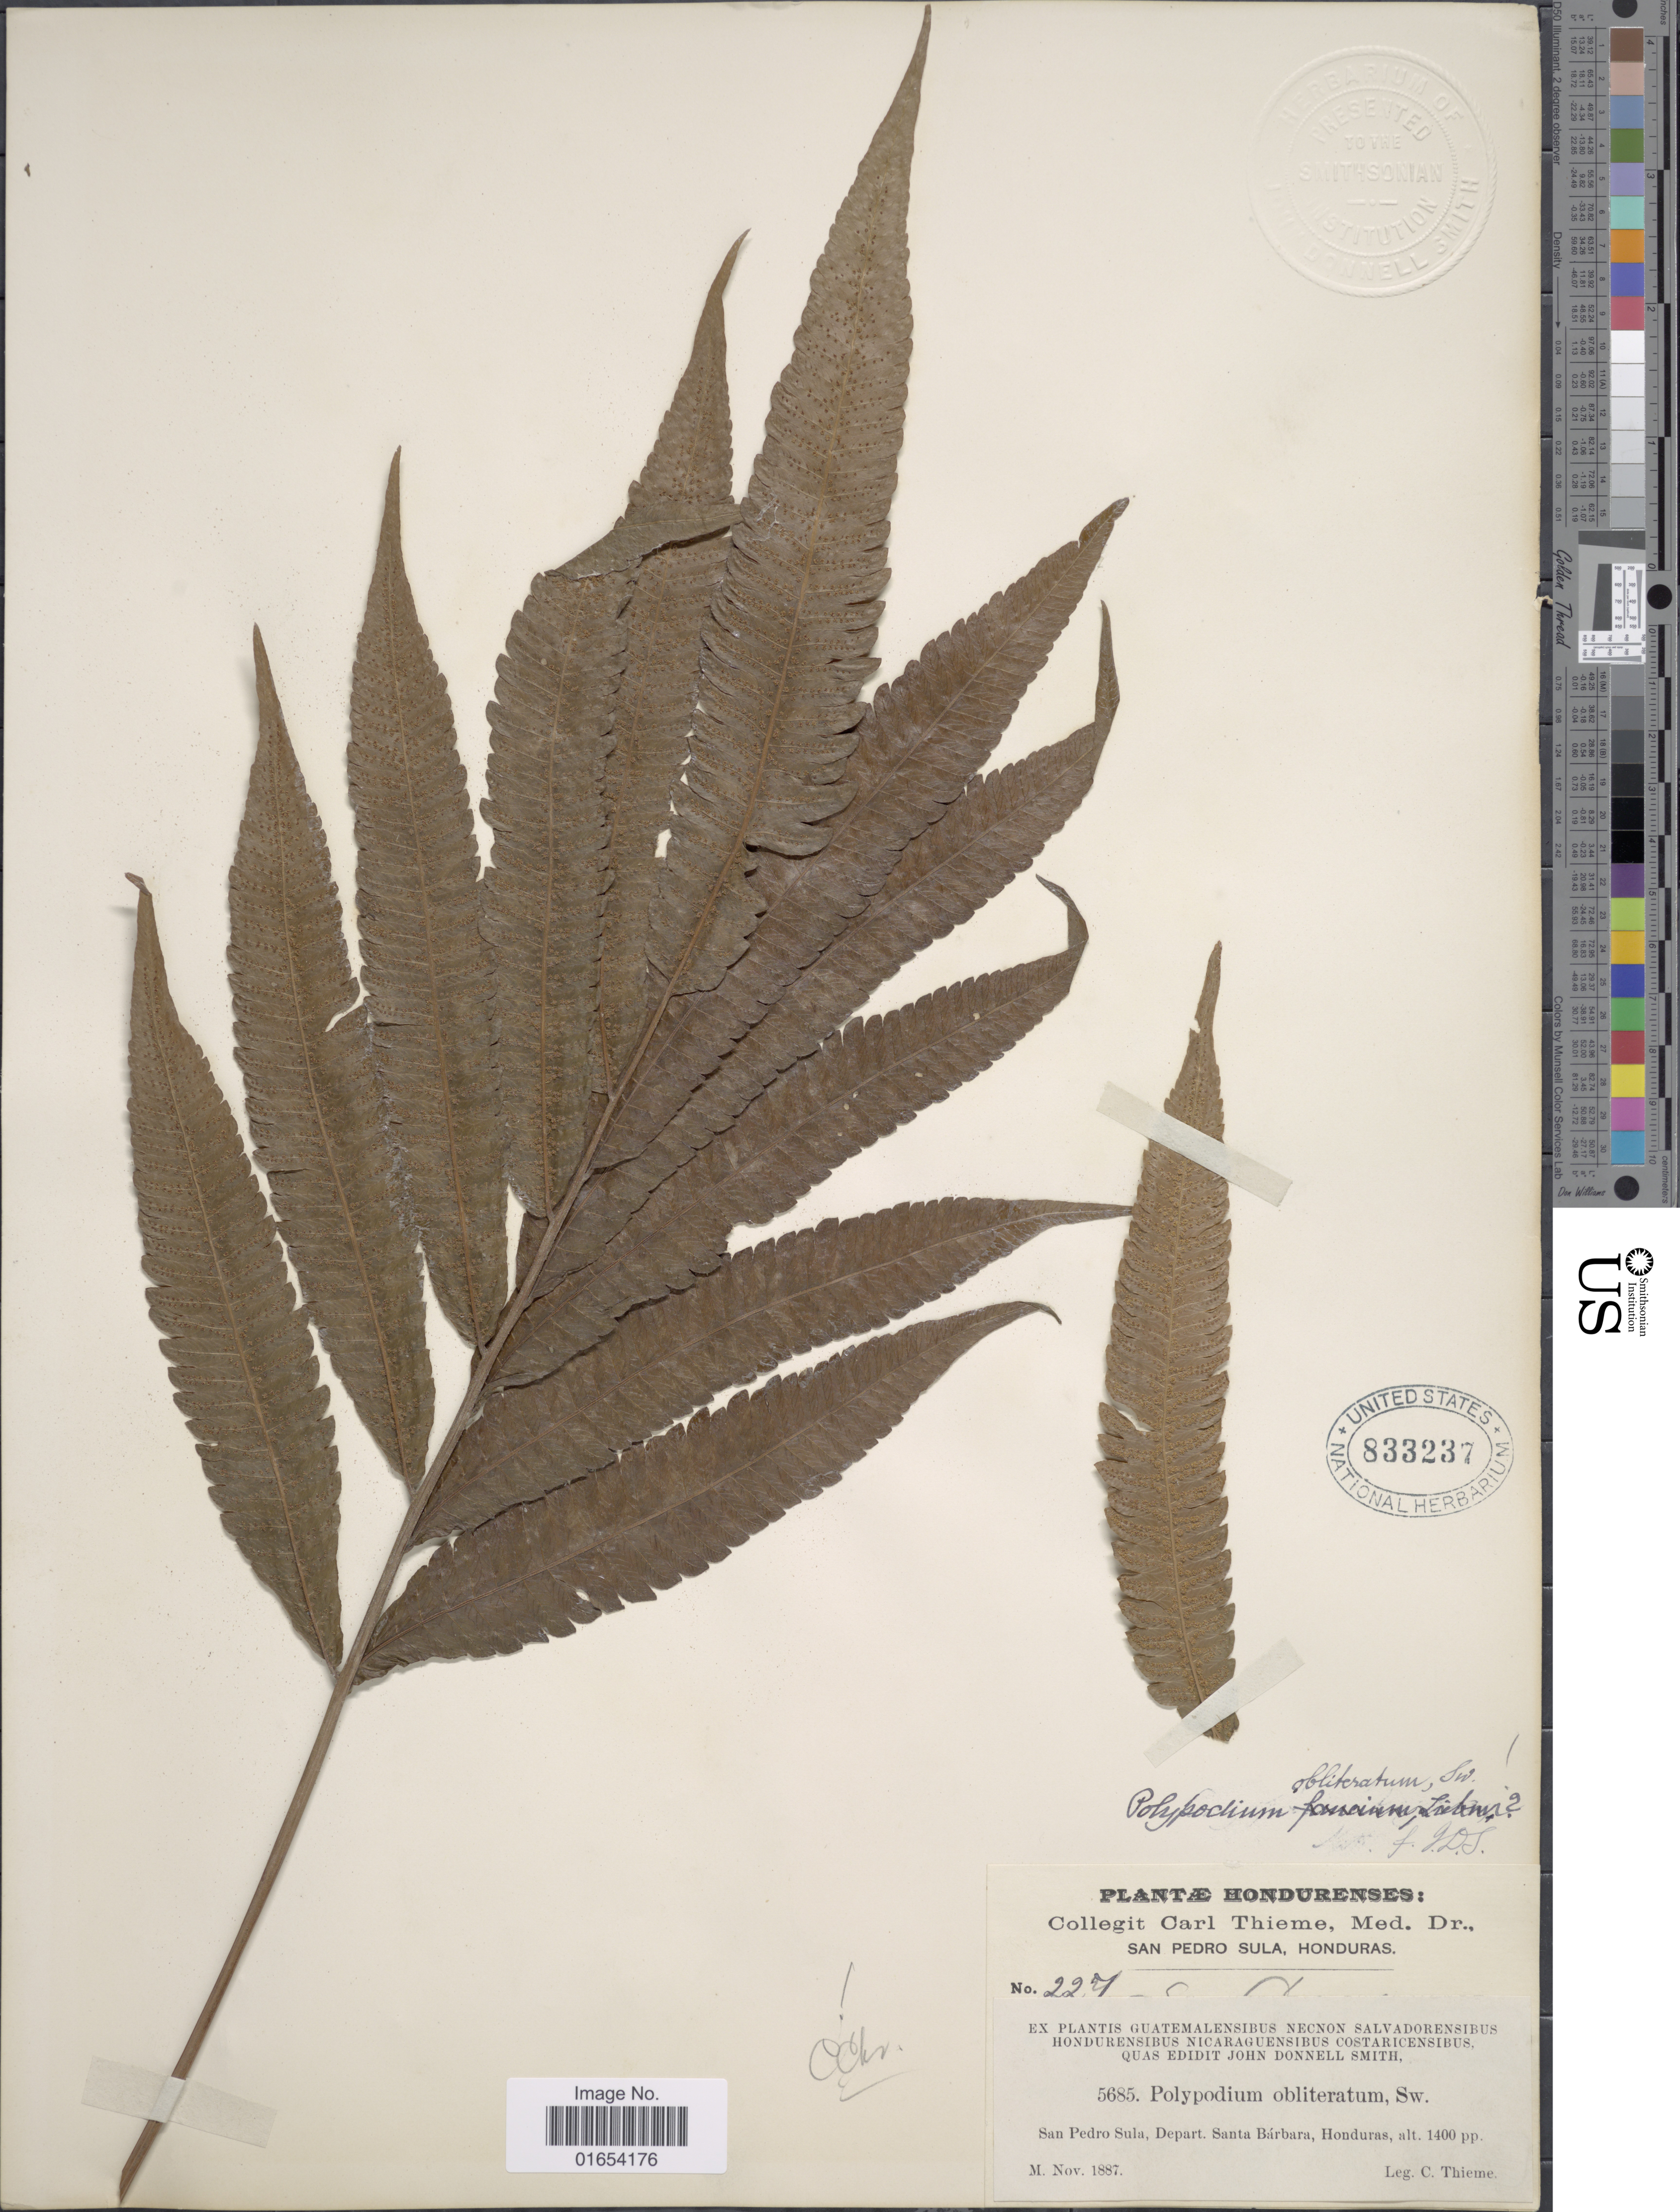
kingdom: Plantae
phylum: Tracheophyta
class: Polypodiopsida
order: Polypodiales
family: Thelypteridaceae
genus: Goniopteris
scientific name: Goniopteris obliterata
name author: (Sw.) C. Presl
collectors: C. Thieme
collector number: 5685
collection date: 1887-11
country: Honduras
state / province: Santa Bárbara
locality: San Pedro Sula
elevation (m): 427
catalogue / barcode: US 833237